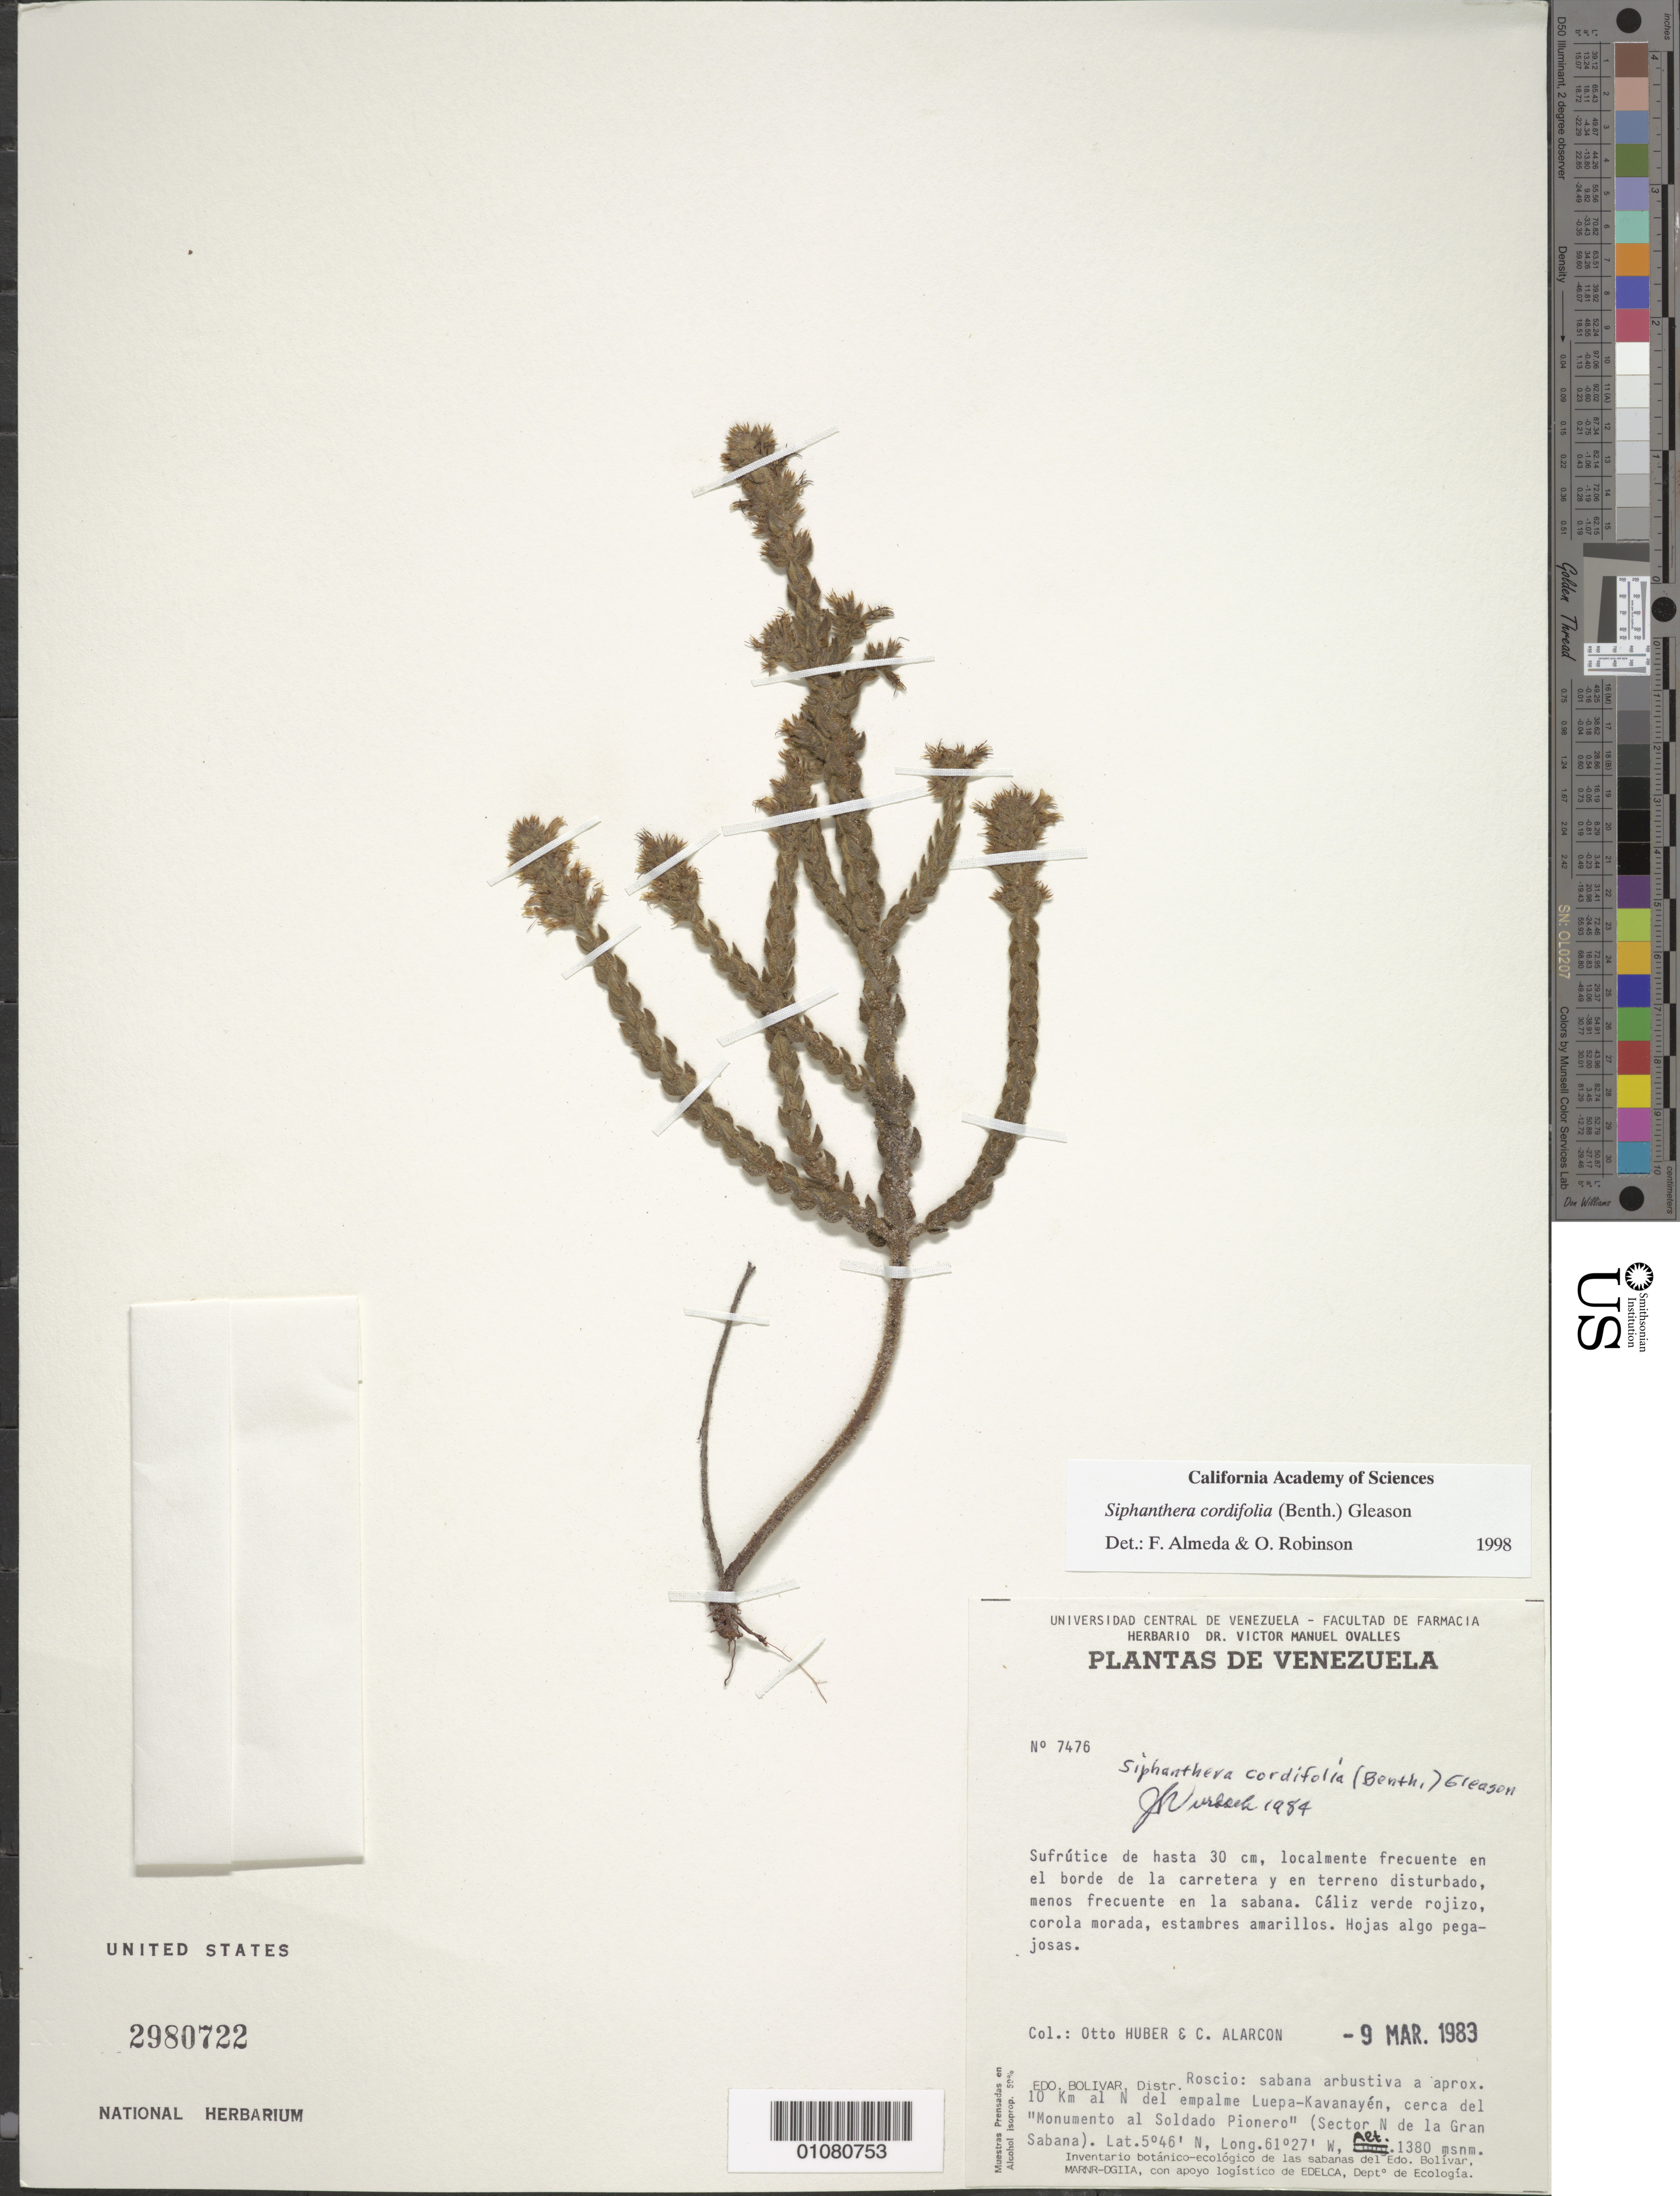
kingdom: Plantae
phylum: Tracheophyta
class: Magnoliopsida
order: Myrtales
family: Melastomataceae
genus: Siphanthera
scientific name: Siphanthera cordifolia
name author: (Benth.) Gleason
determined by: Almeda, F.; Robinson, O.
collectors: O. Huber & C. Alarcon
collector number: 7476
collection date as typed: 9-Mar-83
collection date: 1983-03-09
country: Venezuela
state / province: Bolívar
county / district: Roscio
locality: Luepa-Kavanayén junction, 10 km N of; cerca del "Monumento al Soldado Pionero" (Sector N de la Gran Sabana)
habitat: Sabana arbustiva; borde de la carretera y en terreno disburbado, menos frecuente en la sabana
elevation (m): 1380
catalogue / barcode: US 2980722